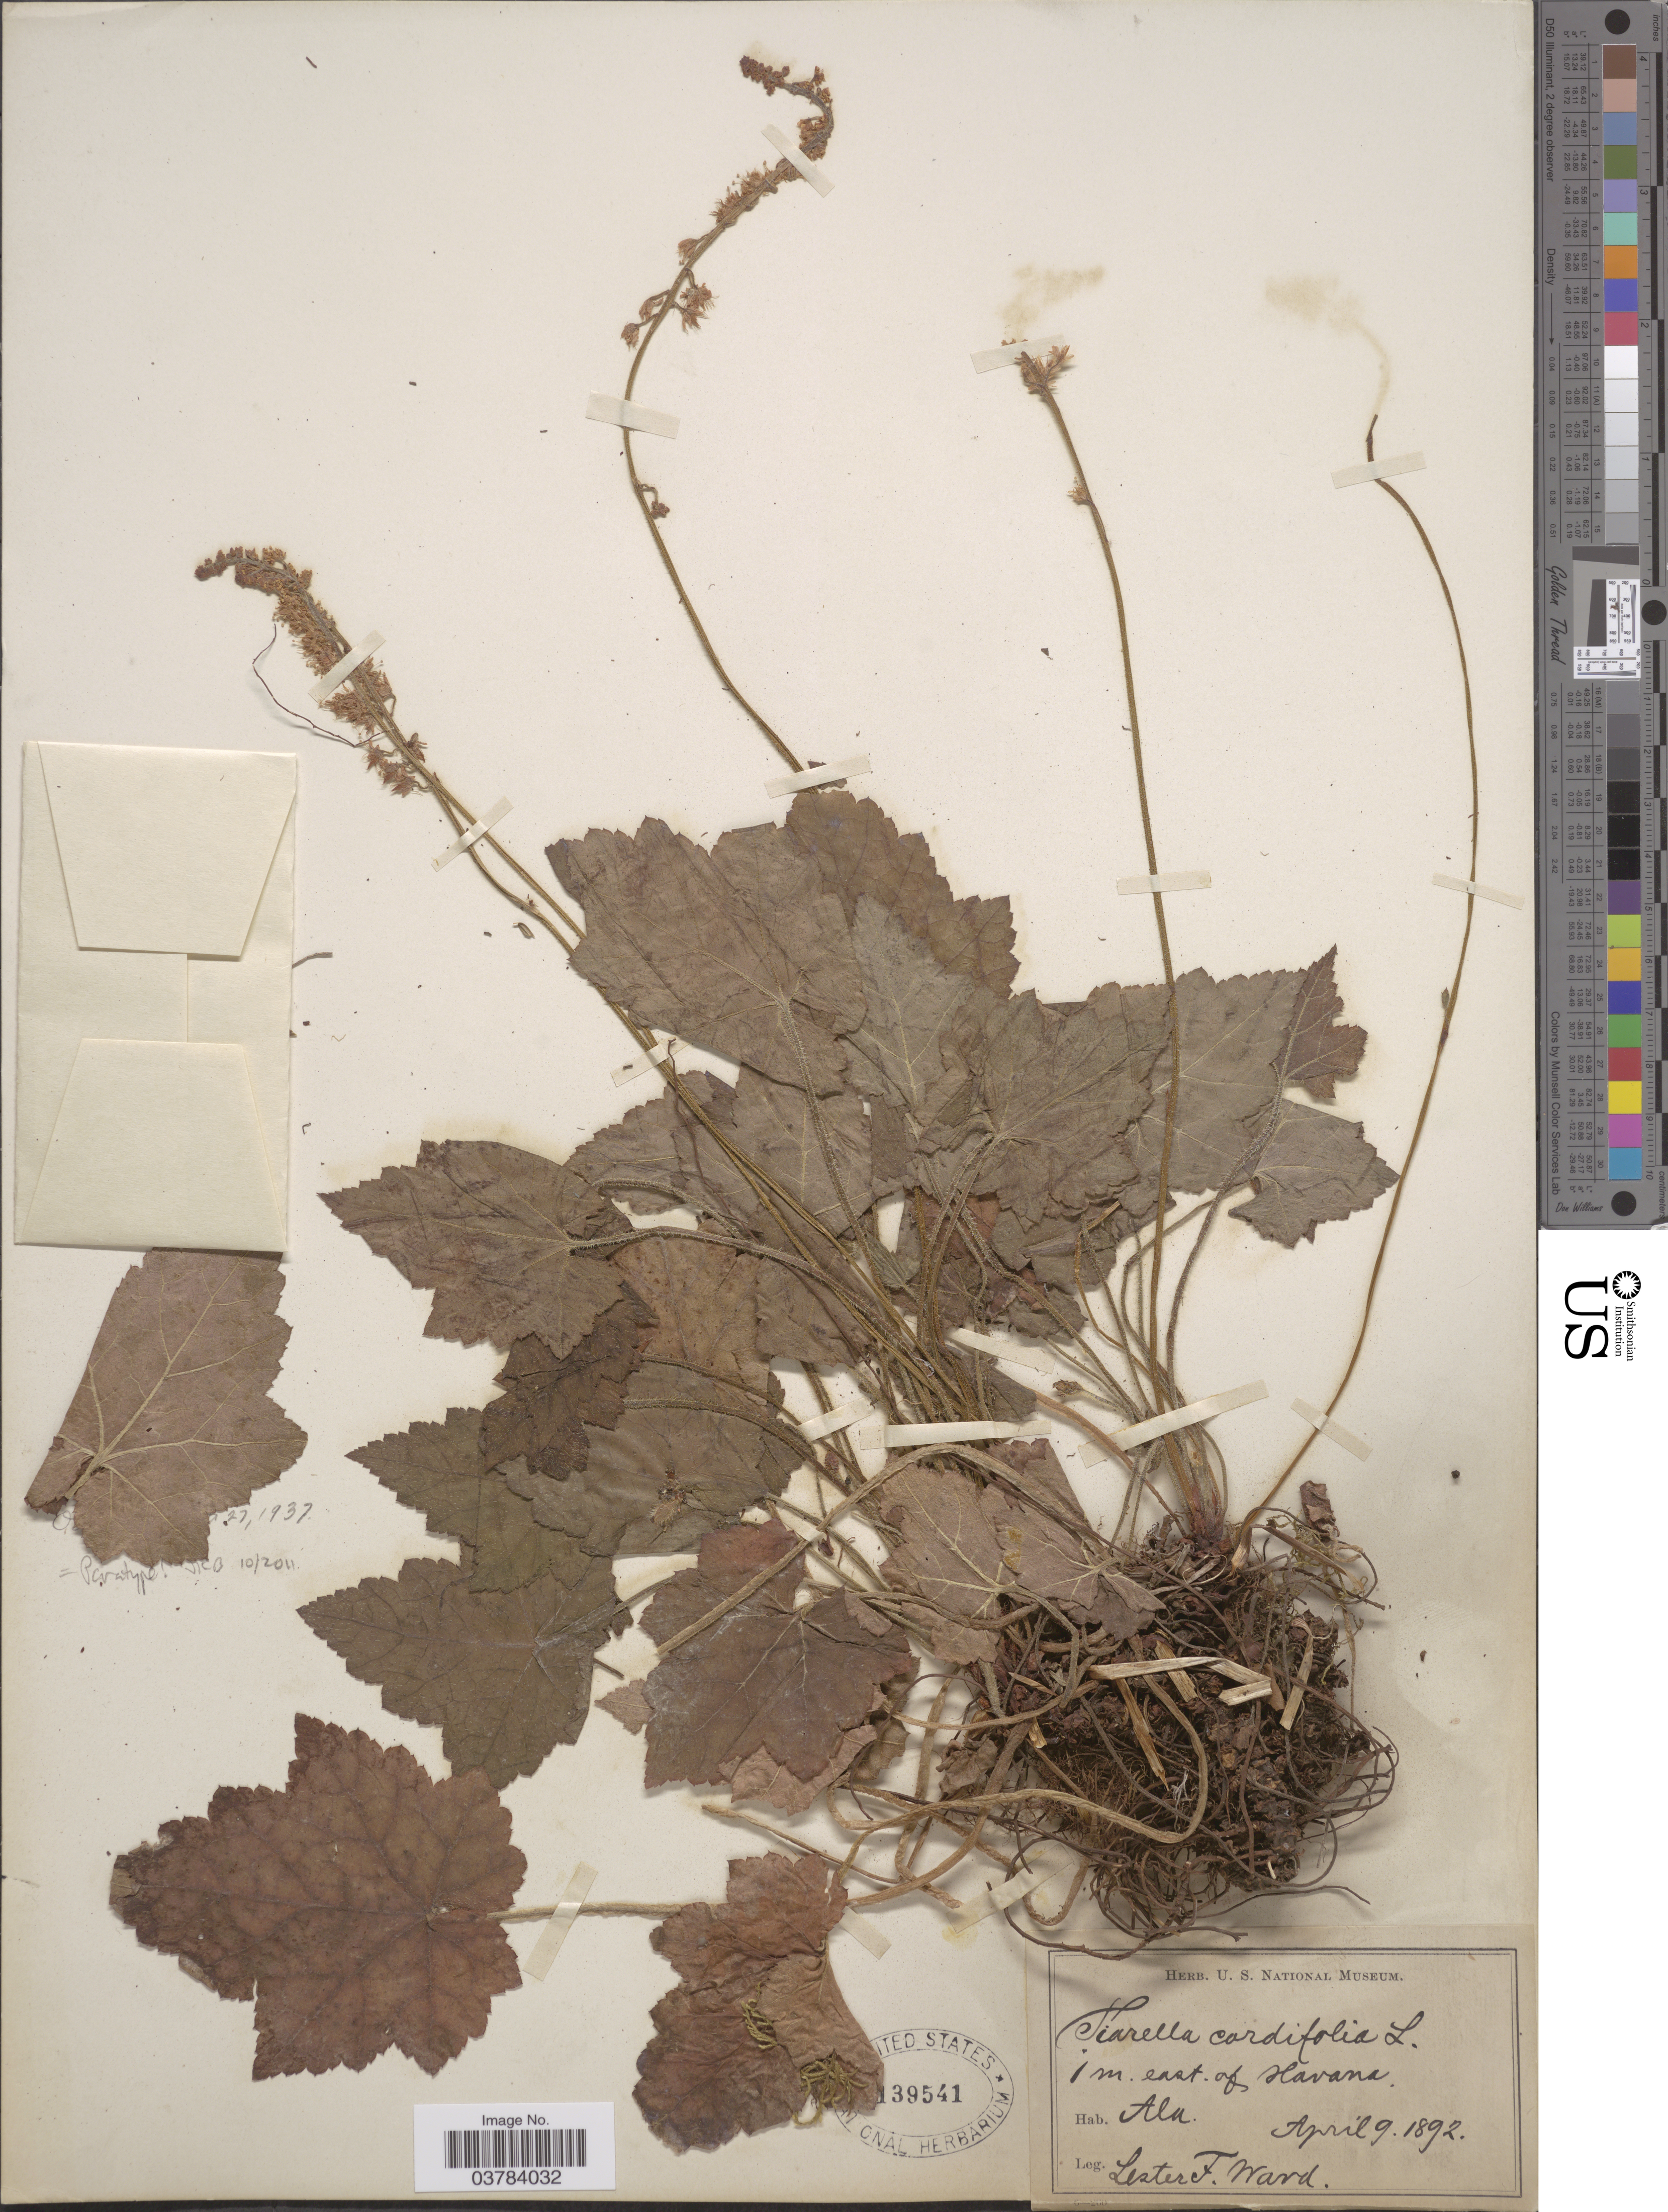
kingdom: Plantae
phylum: Tracheophyta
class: Magnoliopsida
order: Saxifragales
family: Saxifragaceae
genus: Tiarella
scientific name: Tiarella wherryi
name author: Lakela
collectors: L. F. Ward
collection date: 1892-04-09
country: United States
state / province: Alabama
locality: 1 m. east. of Havana.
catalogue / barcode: US 139541